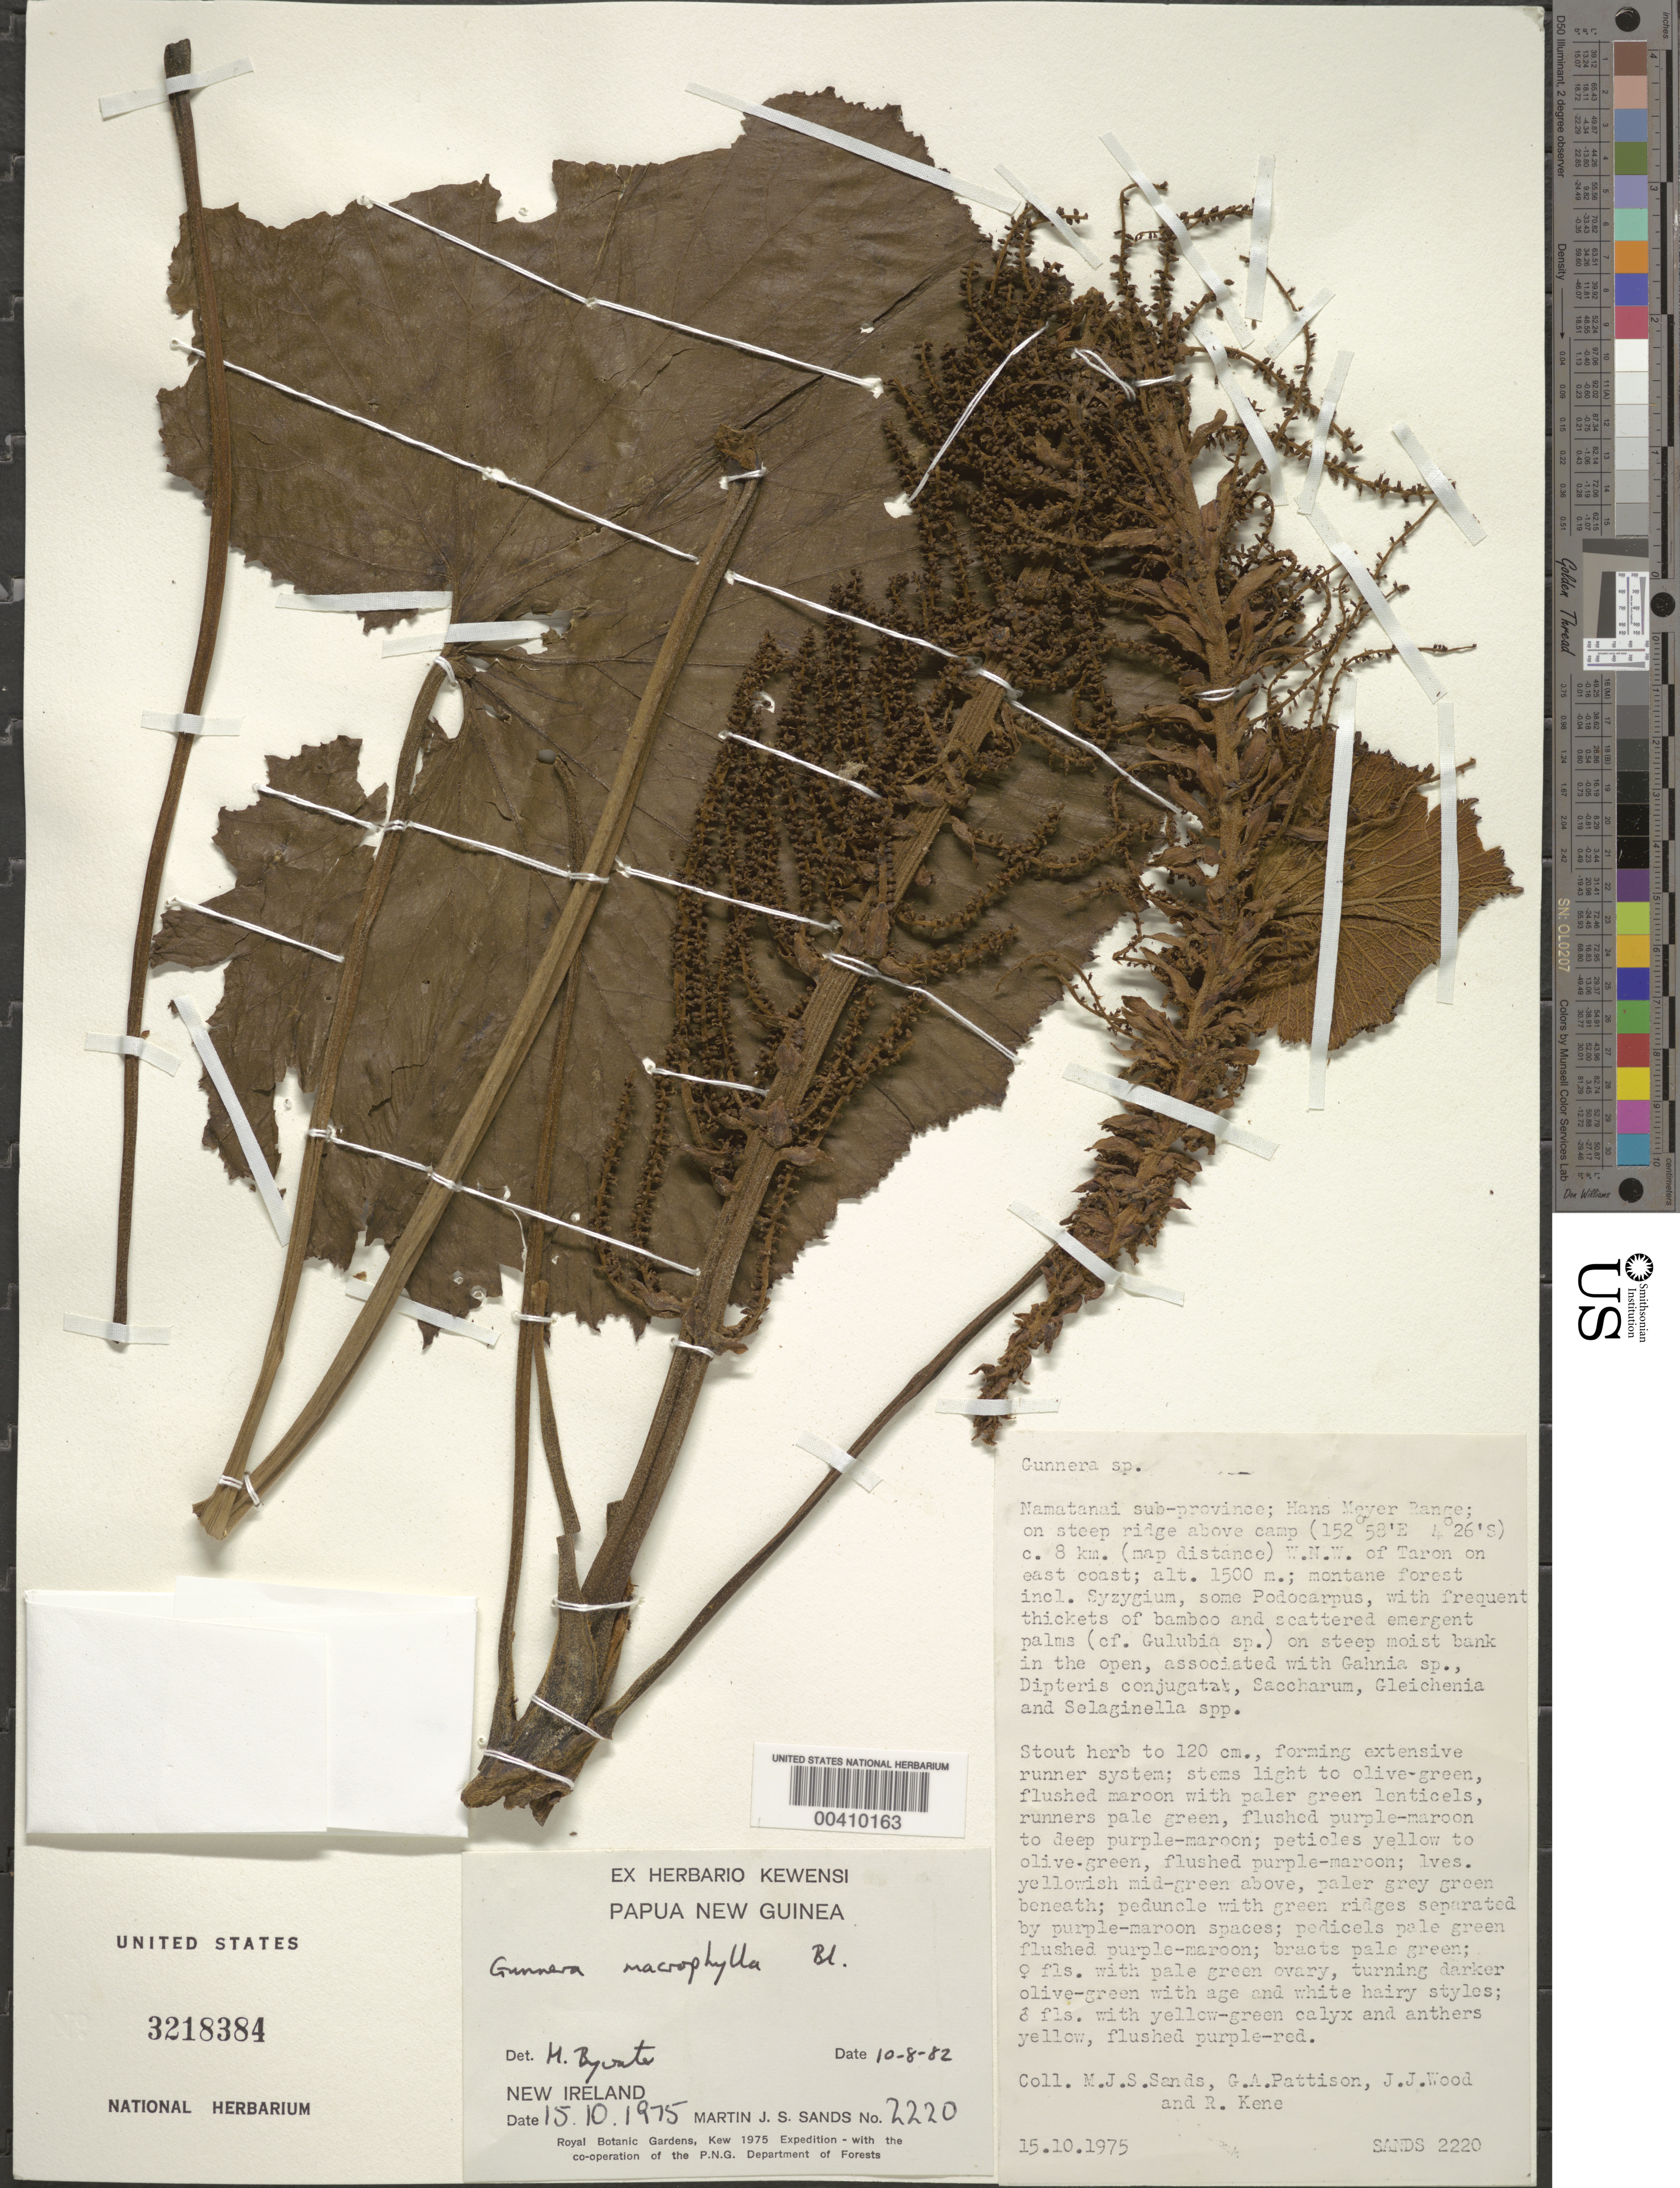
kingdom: Plantae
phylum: Tracheophyta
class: Magnoliopsida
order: Gunnerales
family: Gunneraceae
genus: Gunnera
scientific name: Gunnera macrophylla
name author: Blume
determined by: Byvate, M.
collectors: M. Sands, G. Pattison, J. Wood & R. Kene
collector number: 2220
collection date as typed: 15 Oct 1975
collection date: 1975-10-15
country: Papua New Guinea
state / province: New Ireland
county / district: Namatanai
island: New Ireland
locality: Namatanai Subdist., Hans Meyer Range: on steep ridge above camp c. 8 km (map distance) WNW of Taron on E coast.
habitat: Montane forest on steep moist bank in the open.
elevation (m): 1500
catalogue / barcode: US 3218384